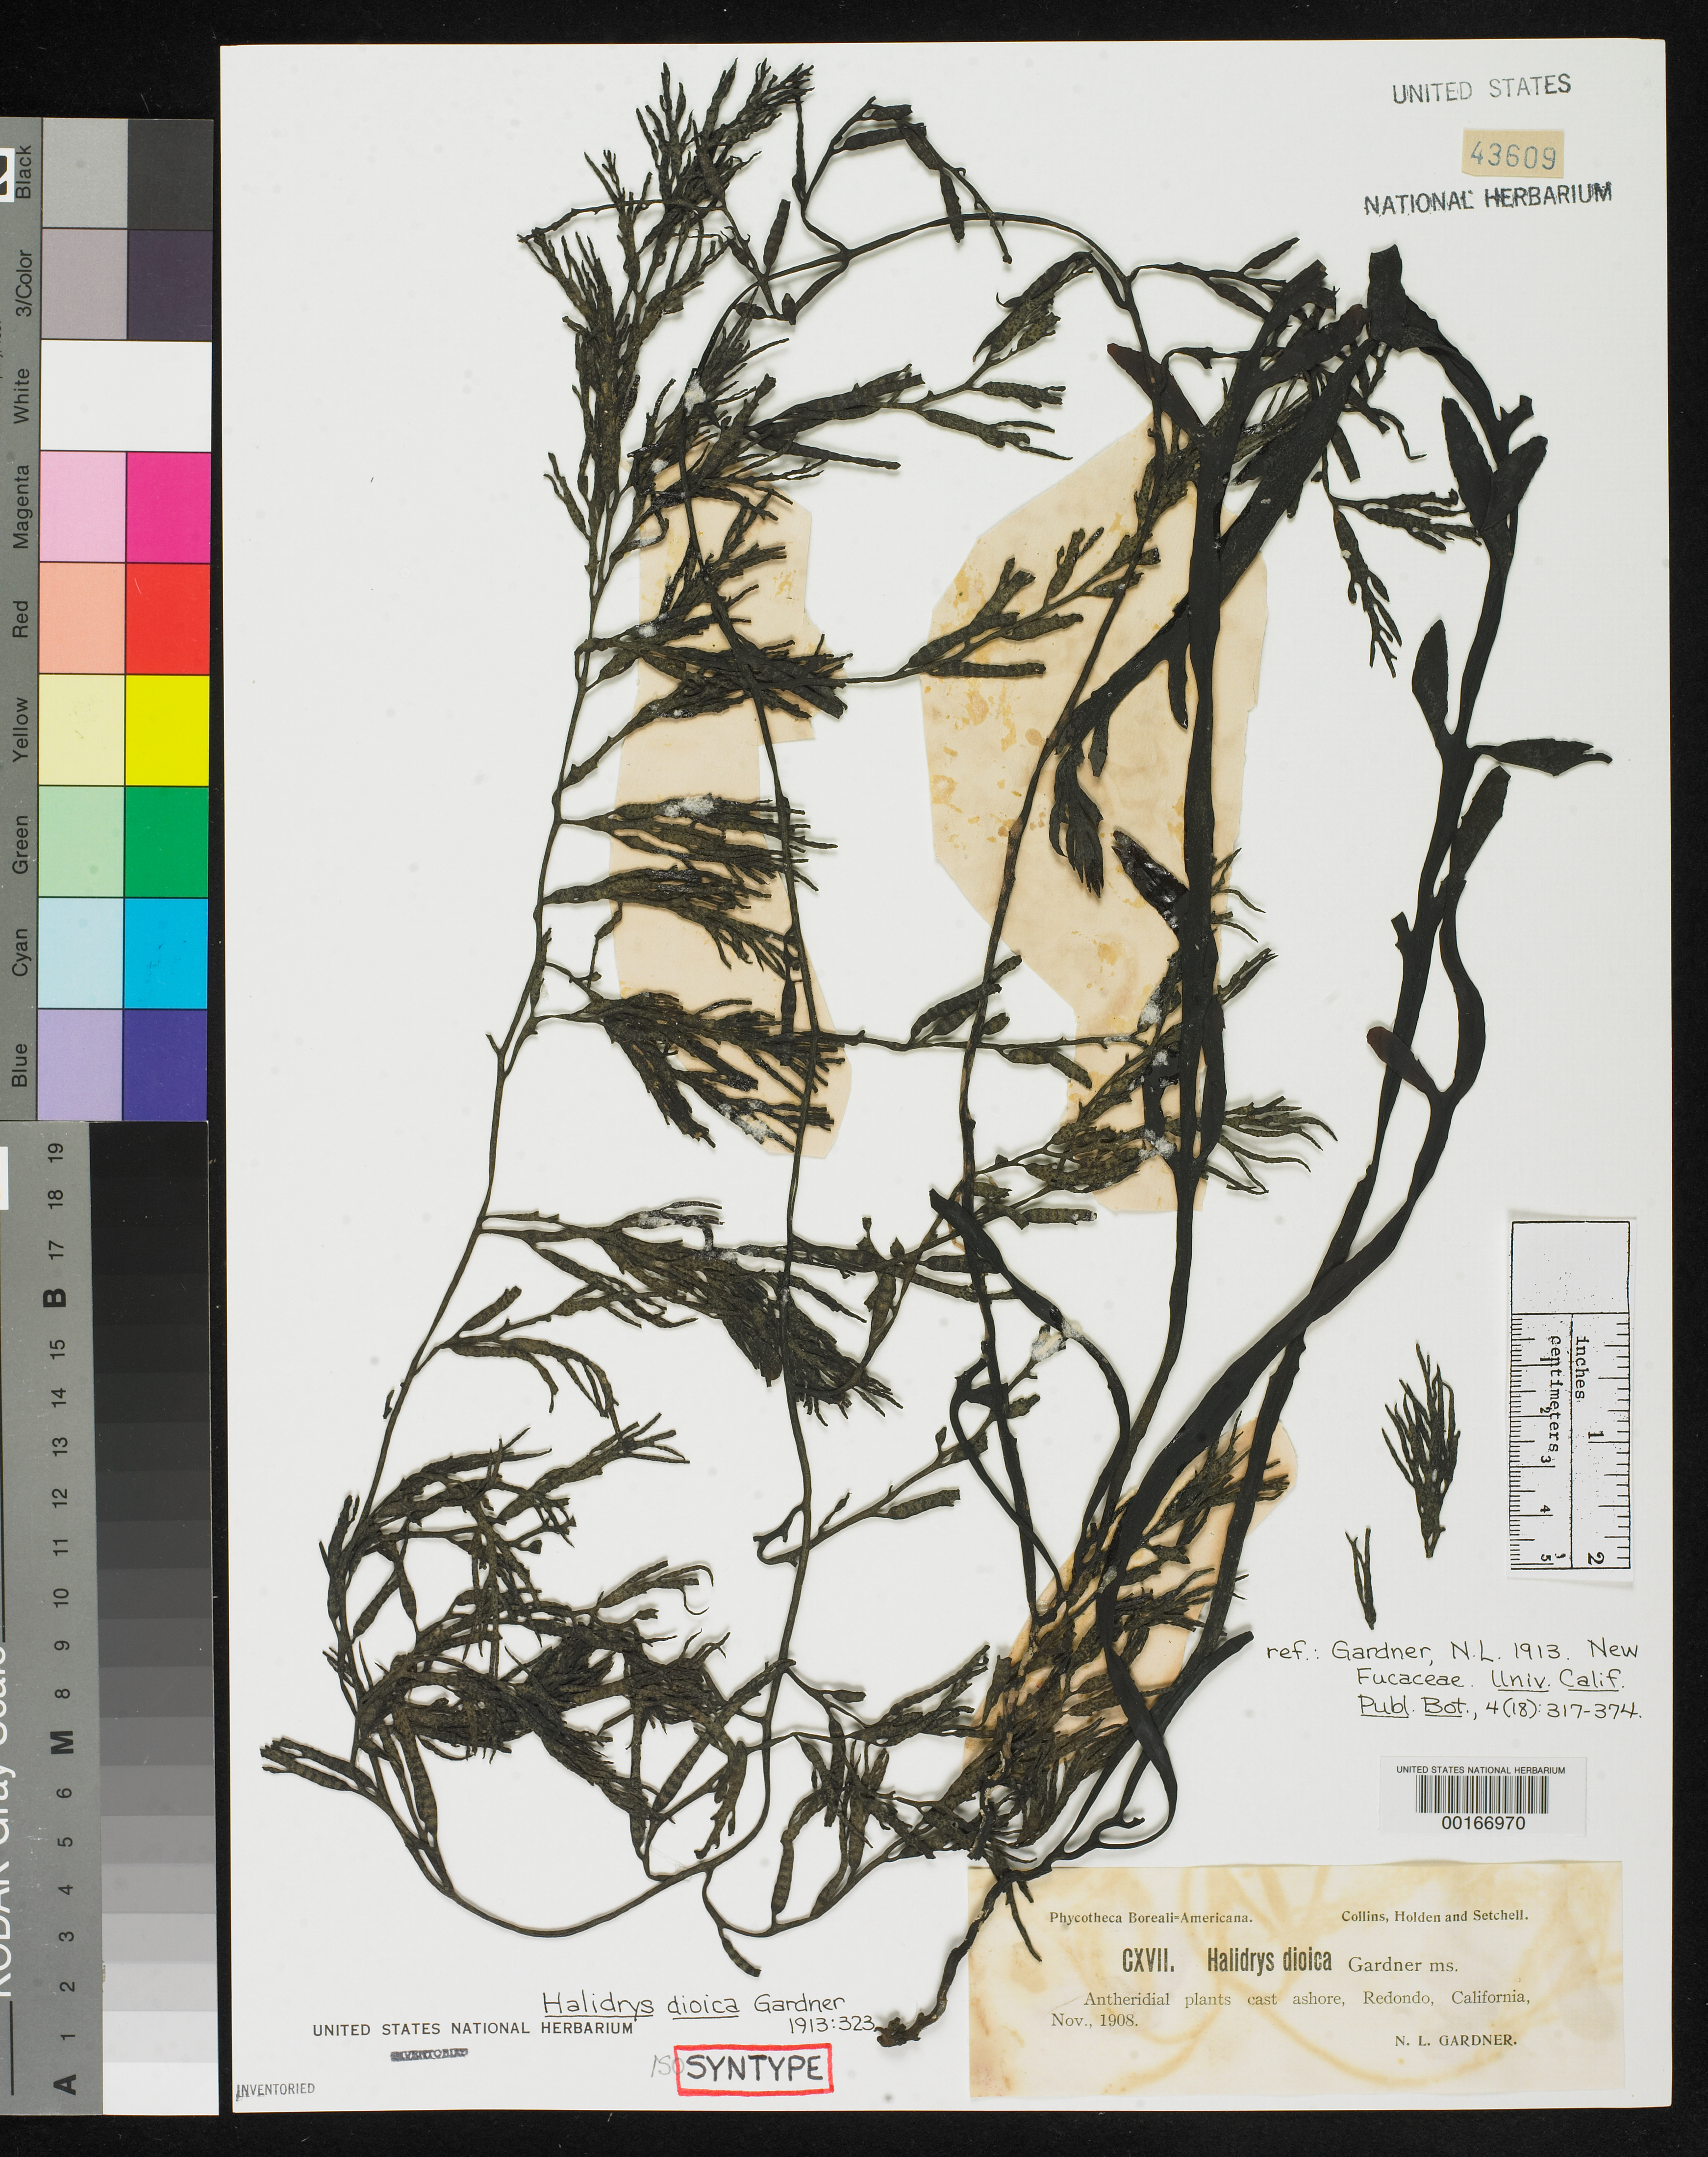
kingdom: Chromista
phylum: Ochrophyta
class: Phaeophyceae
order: Fucales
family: Sargassaceae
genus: Halidrys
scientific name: Halidrys dioica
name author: N.L. Gardner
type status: Isosyntype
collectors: N. Gardner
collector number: PB-A CXVII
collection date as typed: Nov 1908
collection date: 1908-11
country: United States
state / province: California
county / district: Los Angeles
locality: Redondo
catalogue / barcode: US 43609